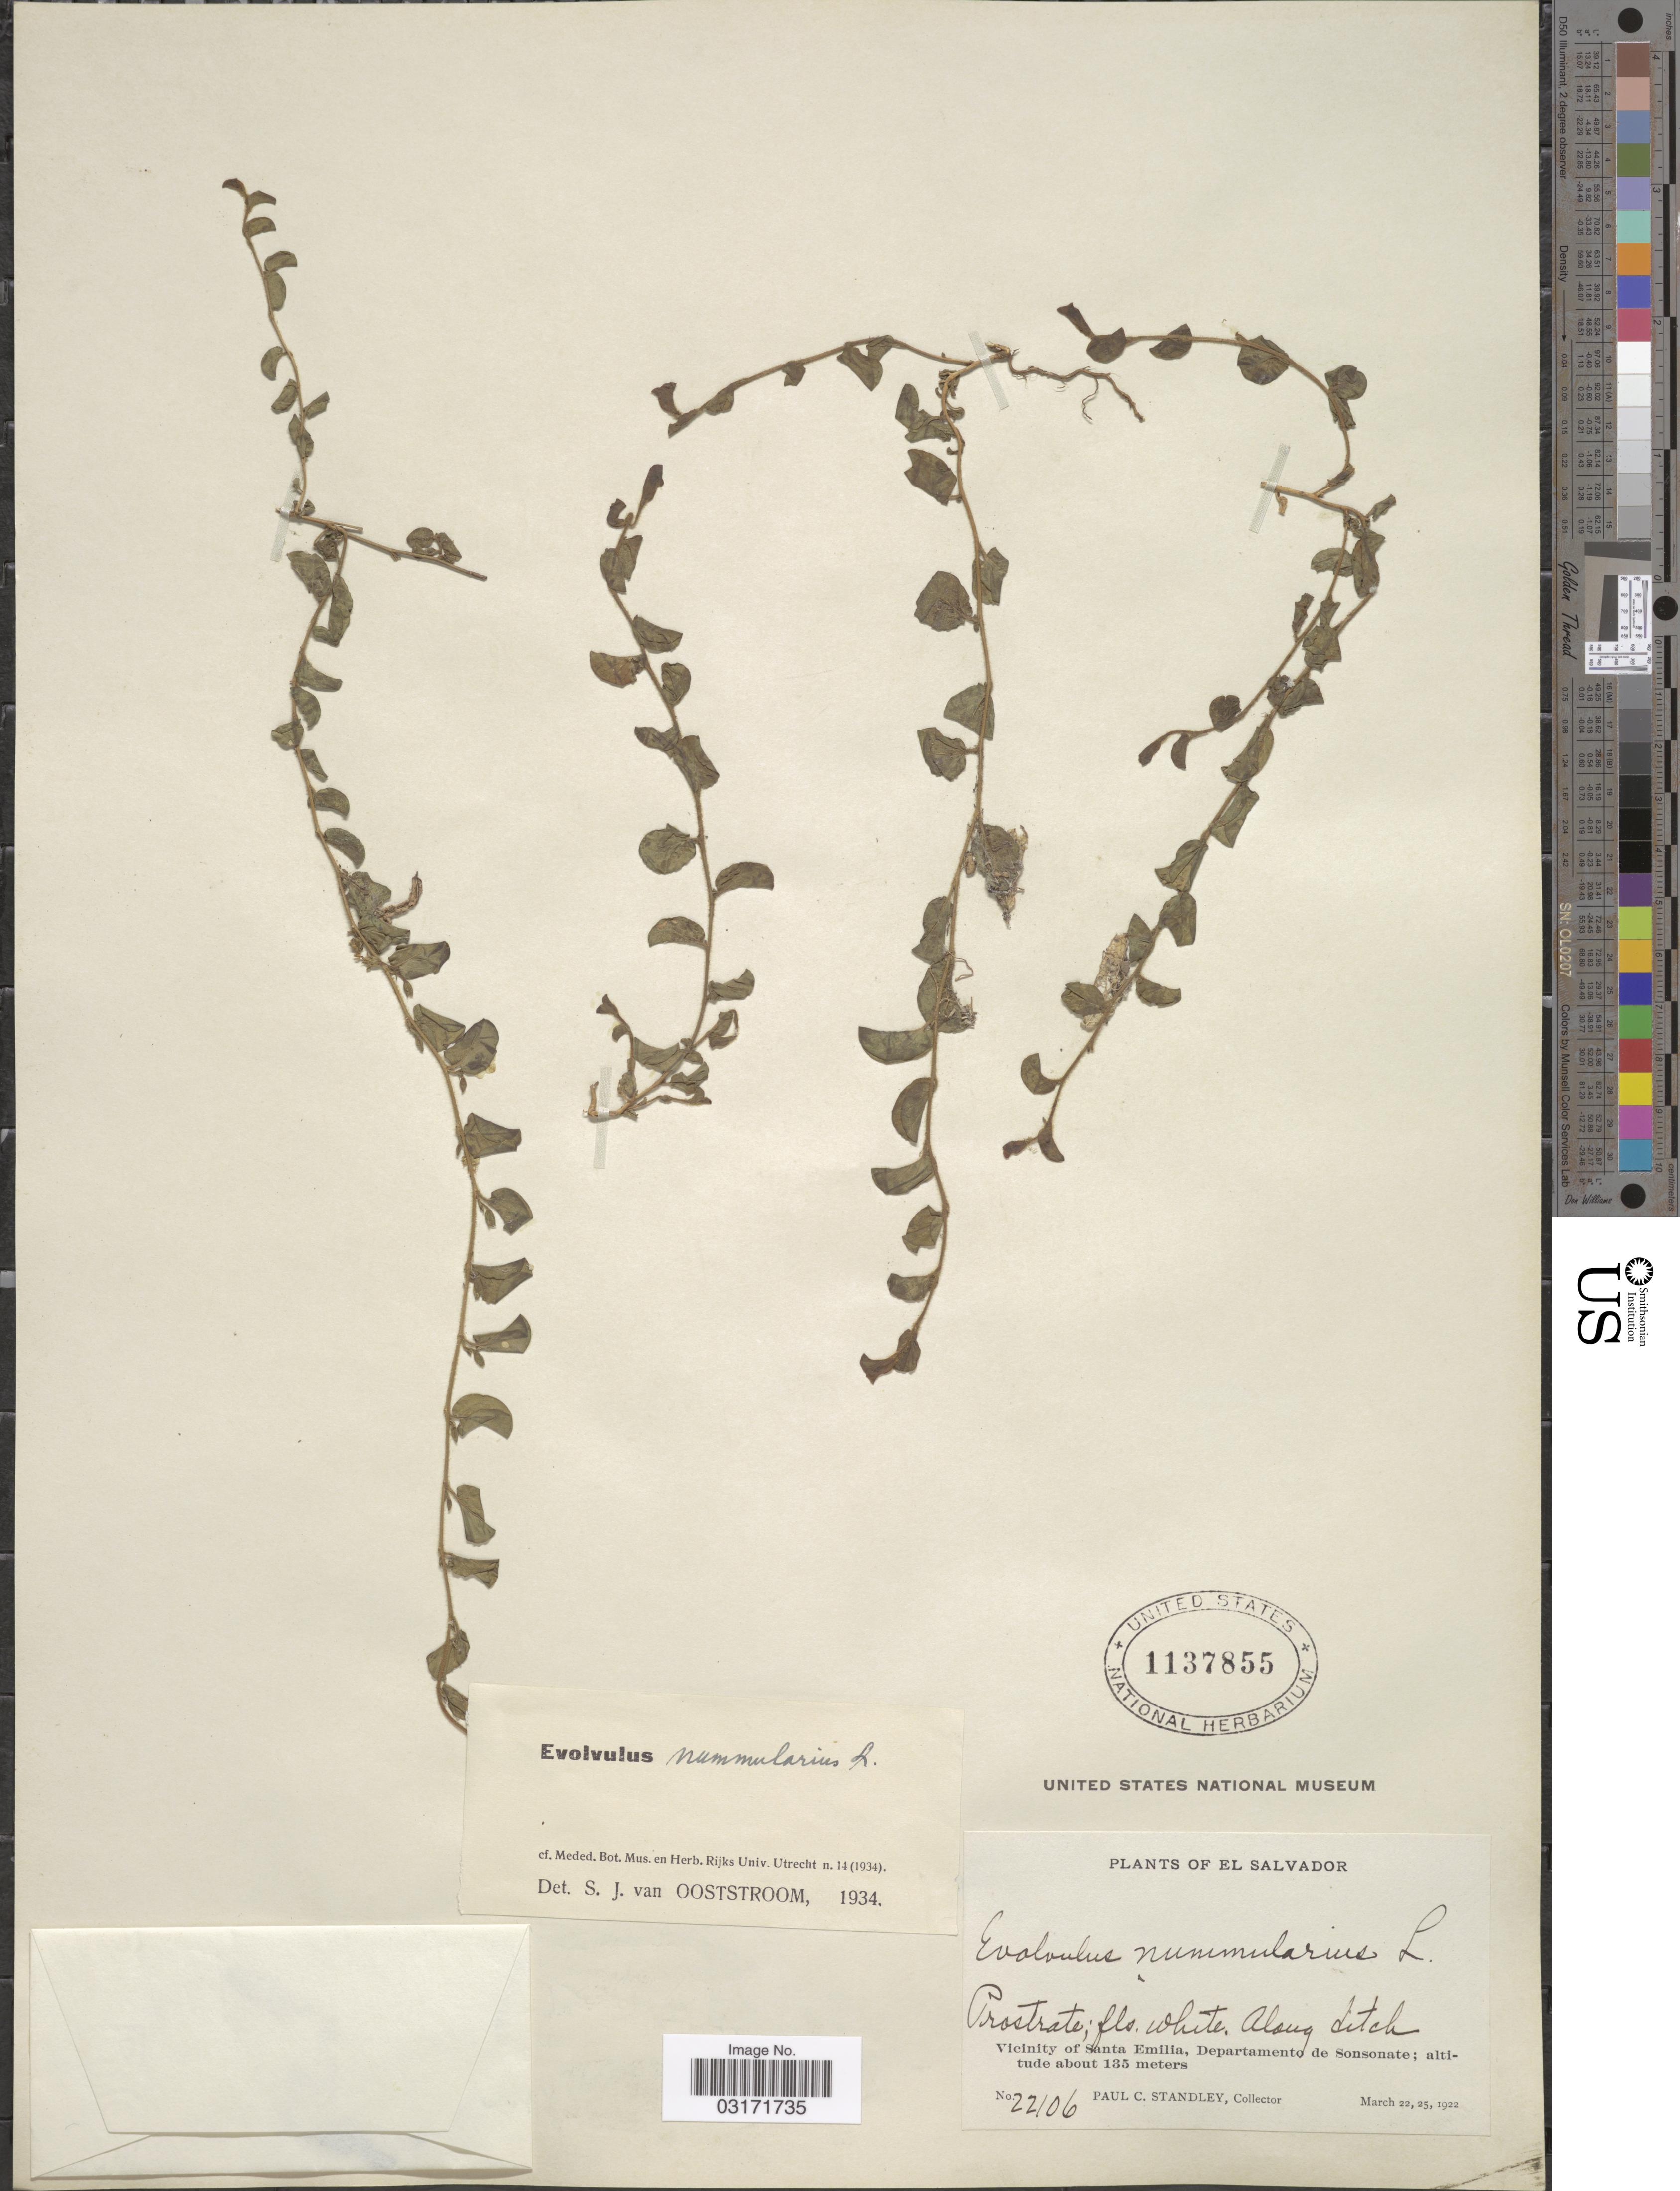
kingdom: Plantae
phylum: Tracheophyta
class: Magnoliopsida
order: Solanales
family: Convolvulaceae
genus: Evolvulus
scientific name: Evolvulus nummularius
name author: (L.) L.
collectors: P. C. Standley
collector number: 22106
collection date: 1922-03-22/1922-03-25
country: El Salvador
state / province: Sonsonate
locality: Vicinity of Santa Emilia, Departamento de Sonsonate.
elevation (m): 135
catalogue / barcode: US 1137855